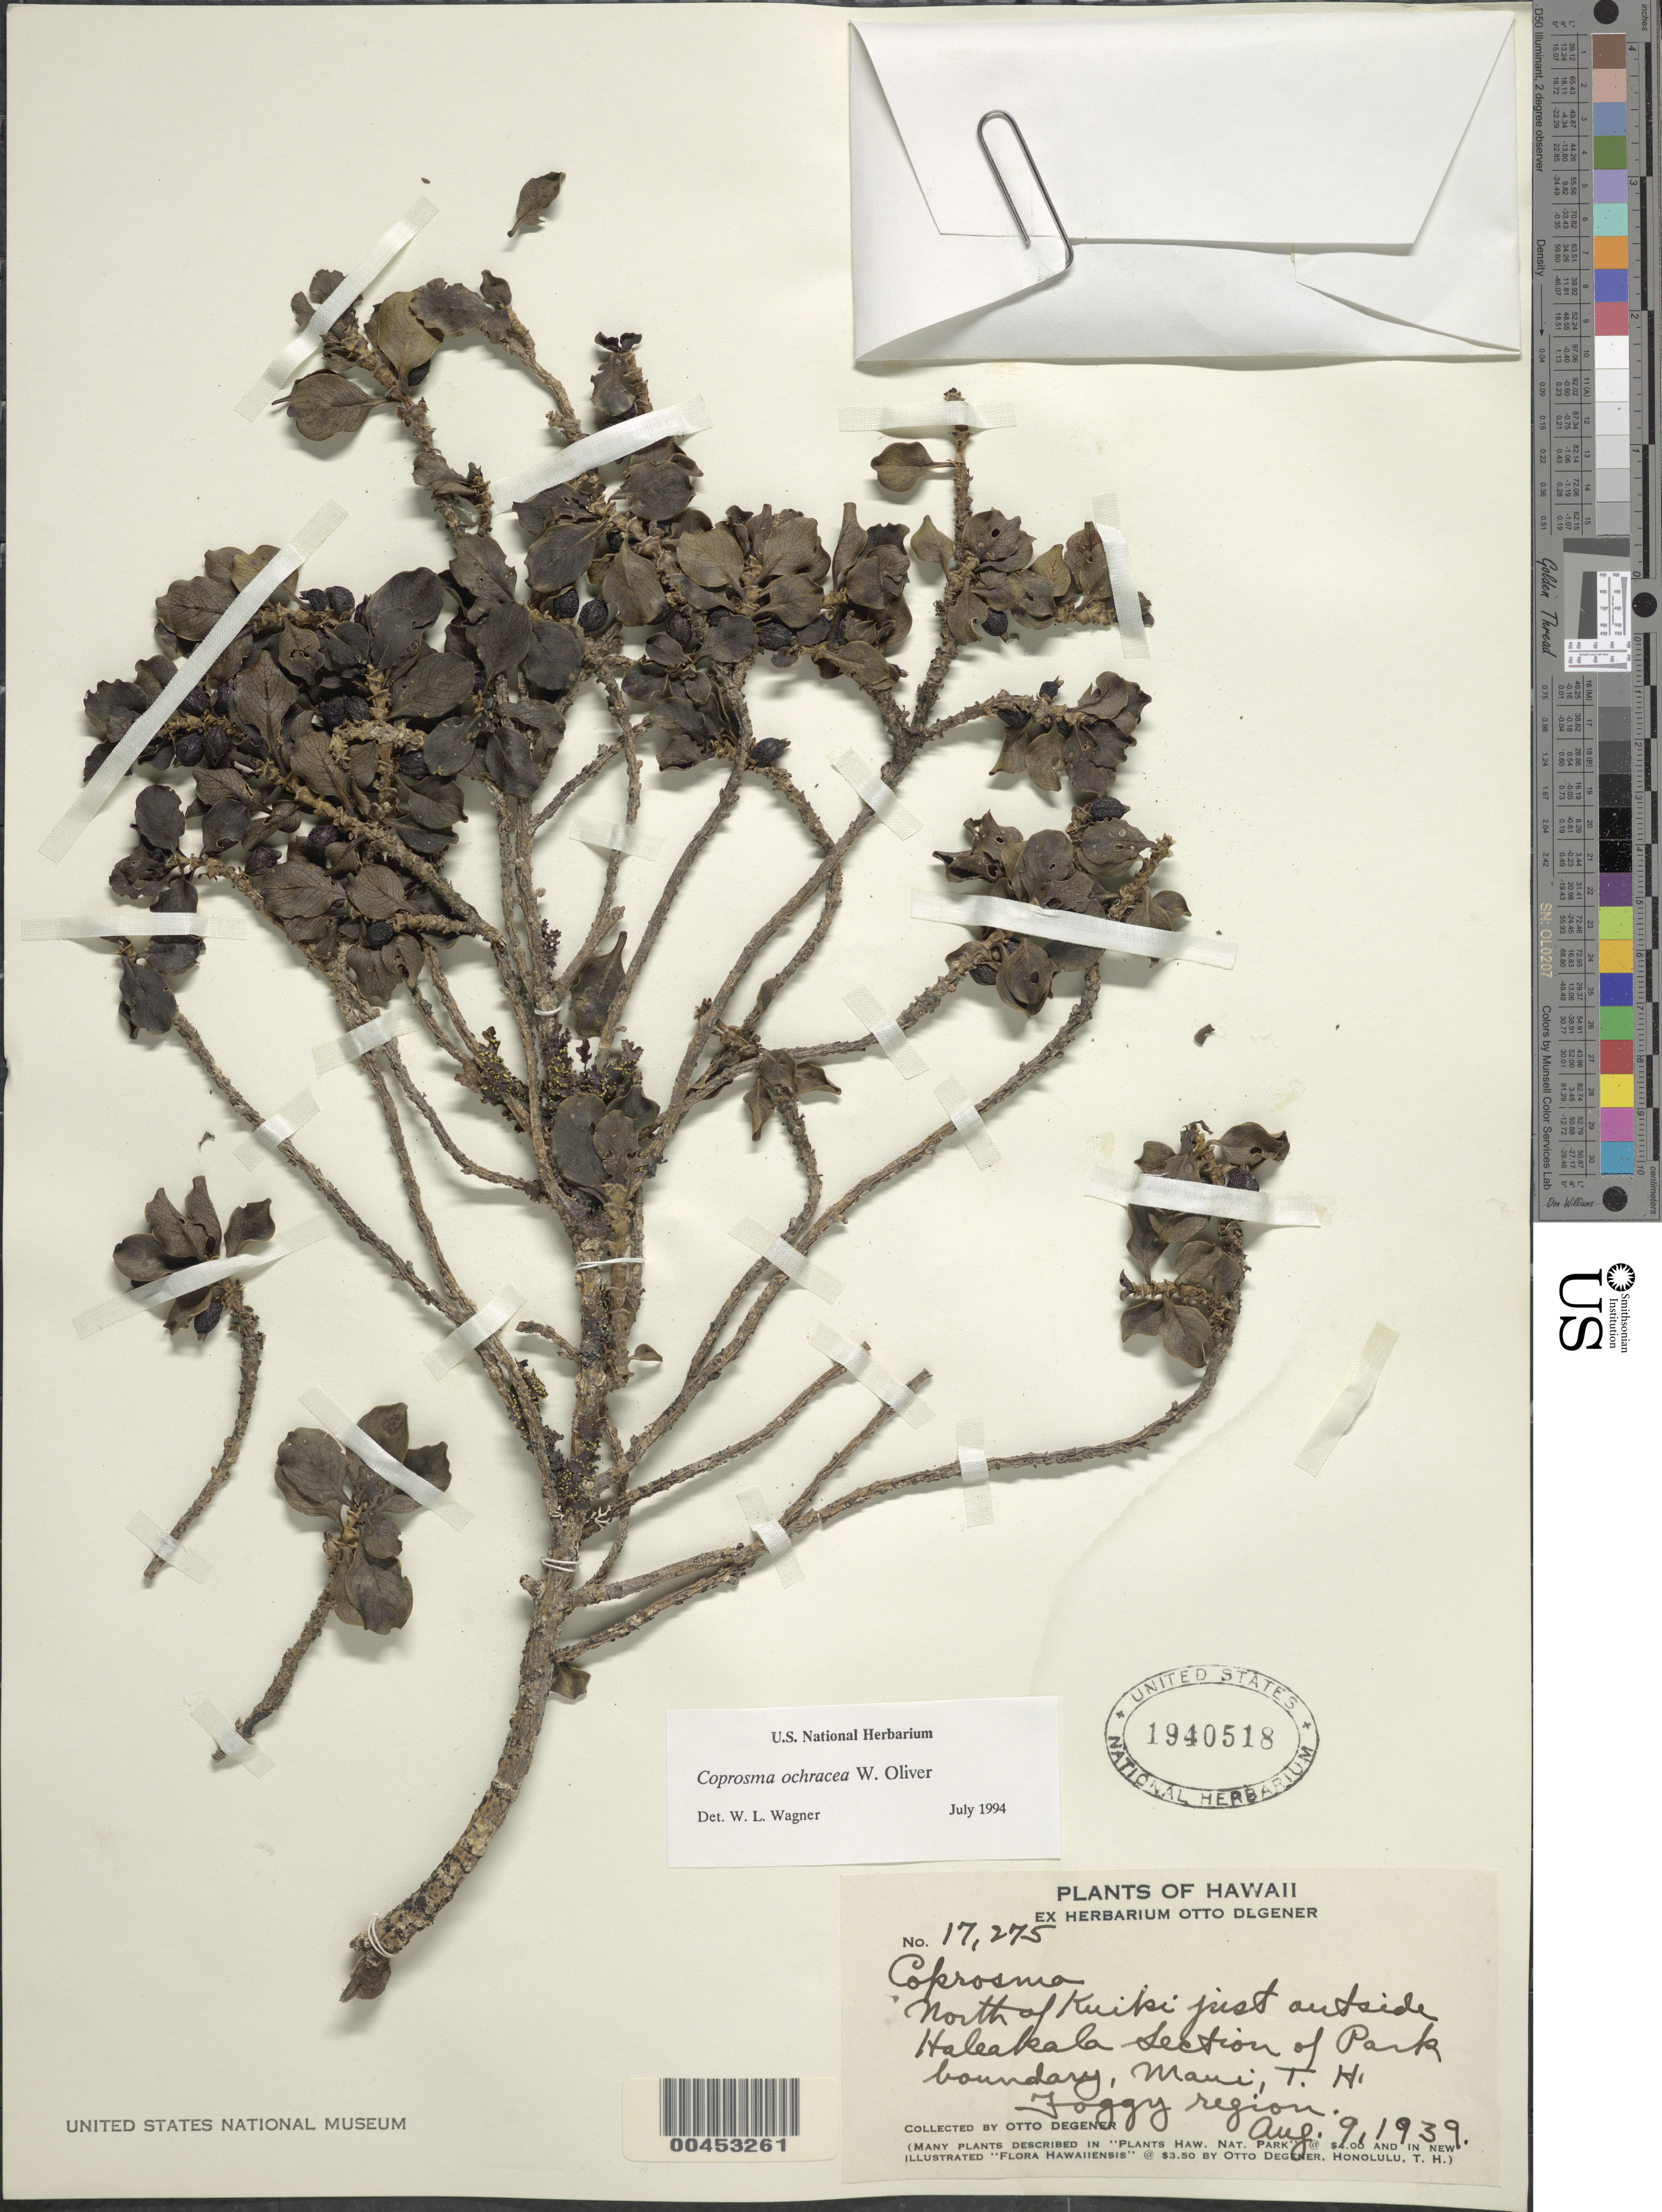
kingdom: Plantae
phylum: Tracheophyta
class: Magnoliopsida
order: Gentianales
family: Rubiaceae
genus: Coprosma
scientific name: Coprosma ochracea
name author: W.R.B. Oliv.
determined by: Wagner, W. L., (BOT), Smithsonian Institution - National Museum of Natural History (UNITED STATES)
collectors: O. Degener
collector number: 17275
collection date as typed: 9 Aug 1939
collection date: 1939-08-09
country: United States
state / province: Hawaii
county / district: Maui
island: Maui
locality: N of Kuiki just outside Haleakala Section of Park boundary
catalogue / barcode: US 1940518